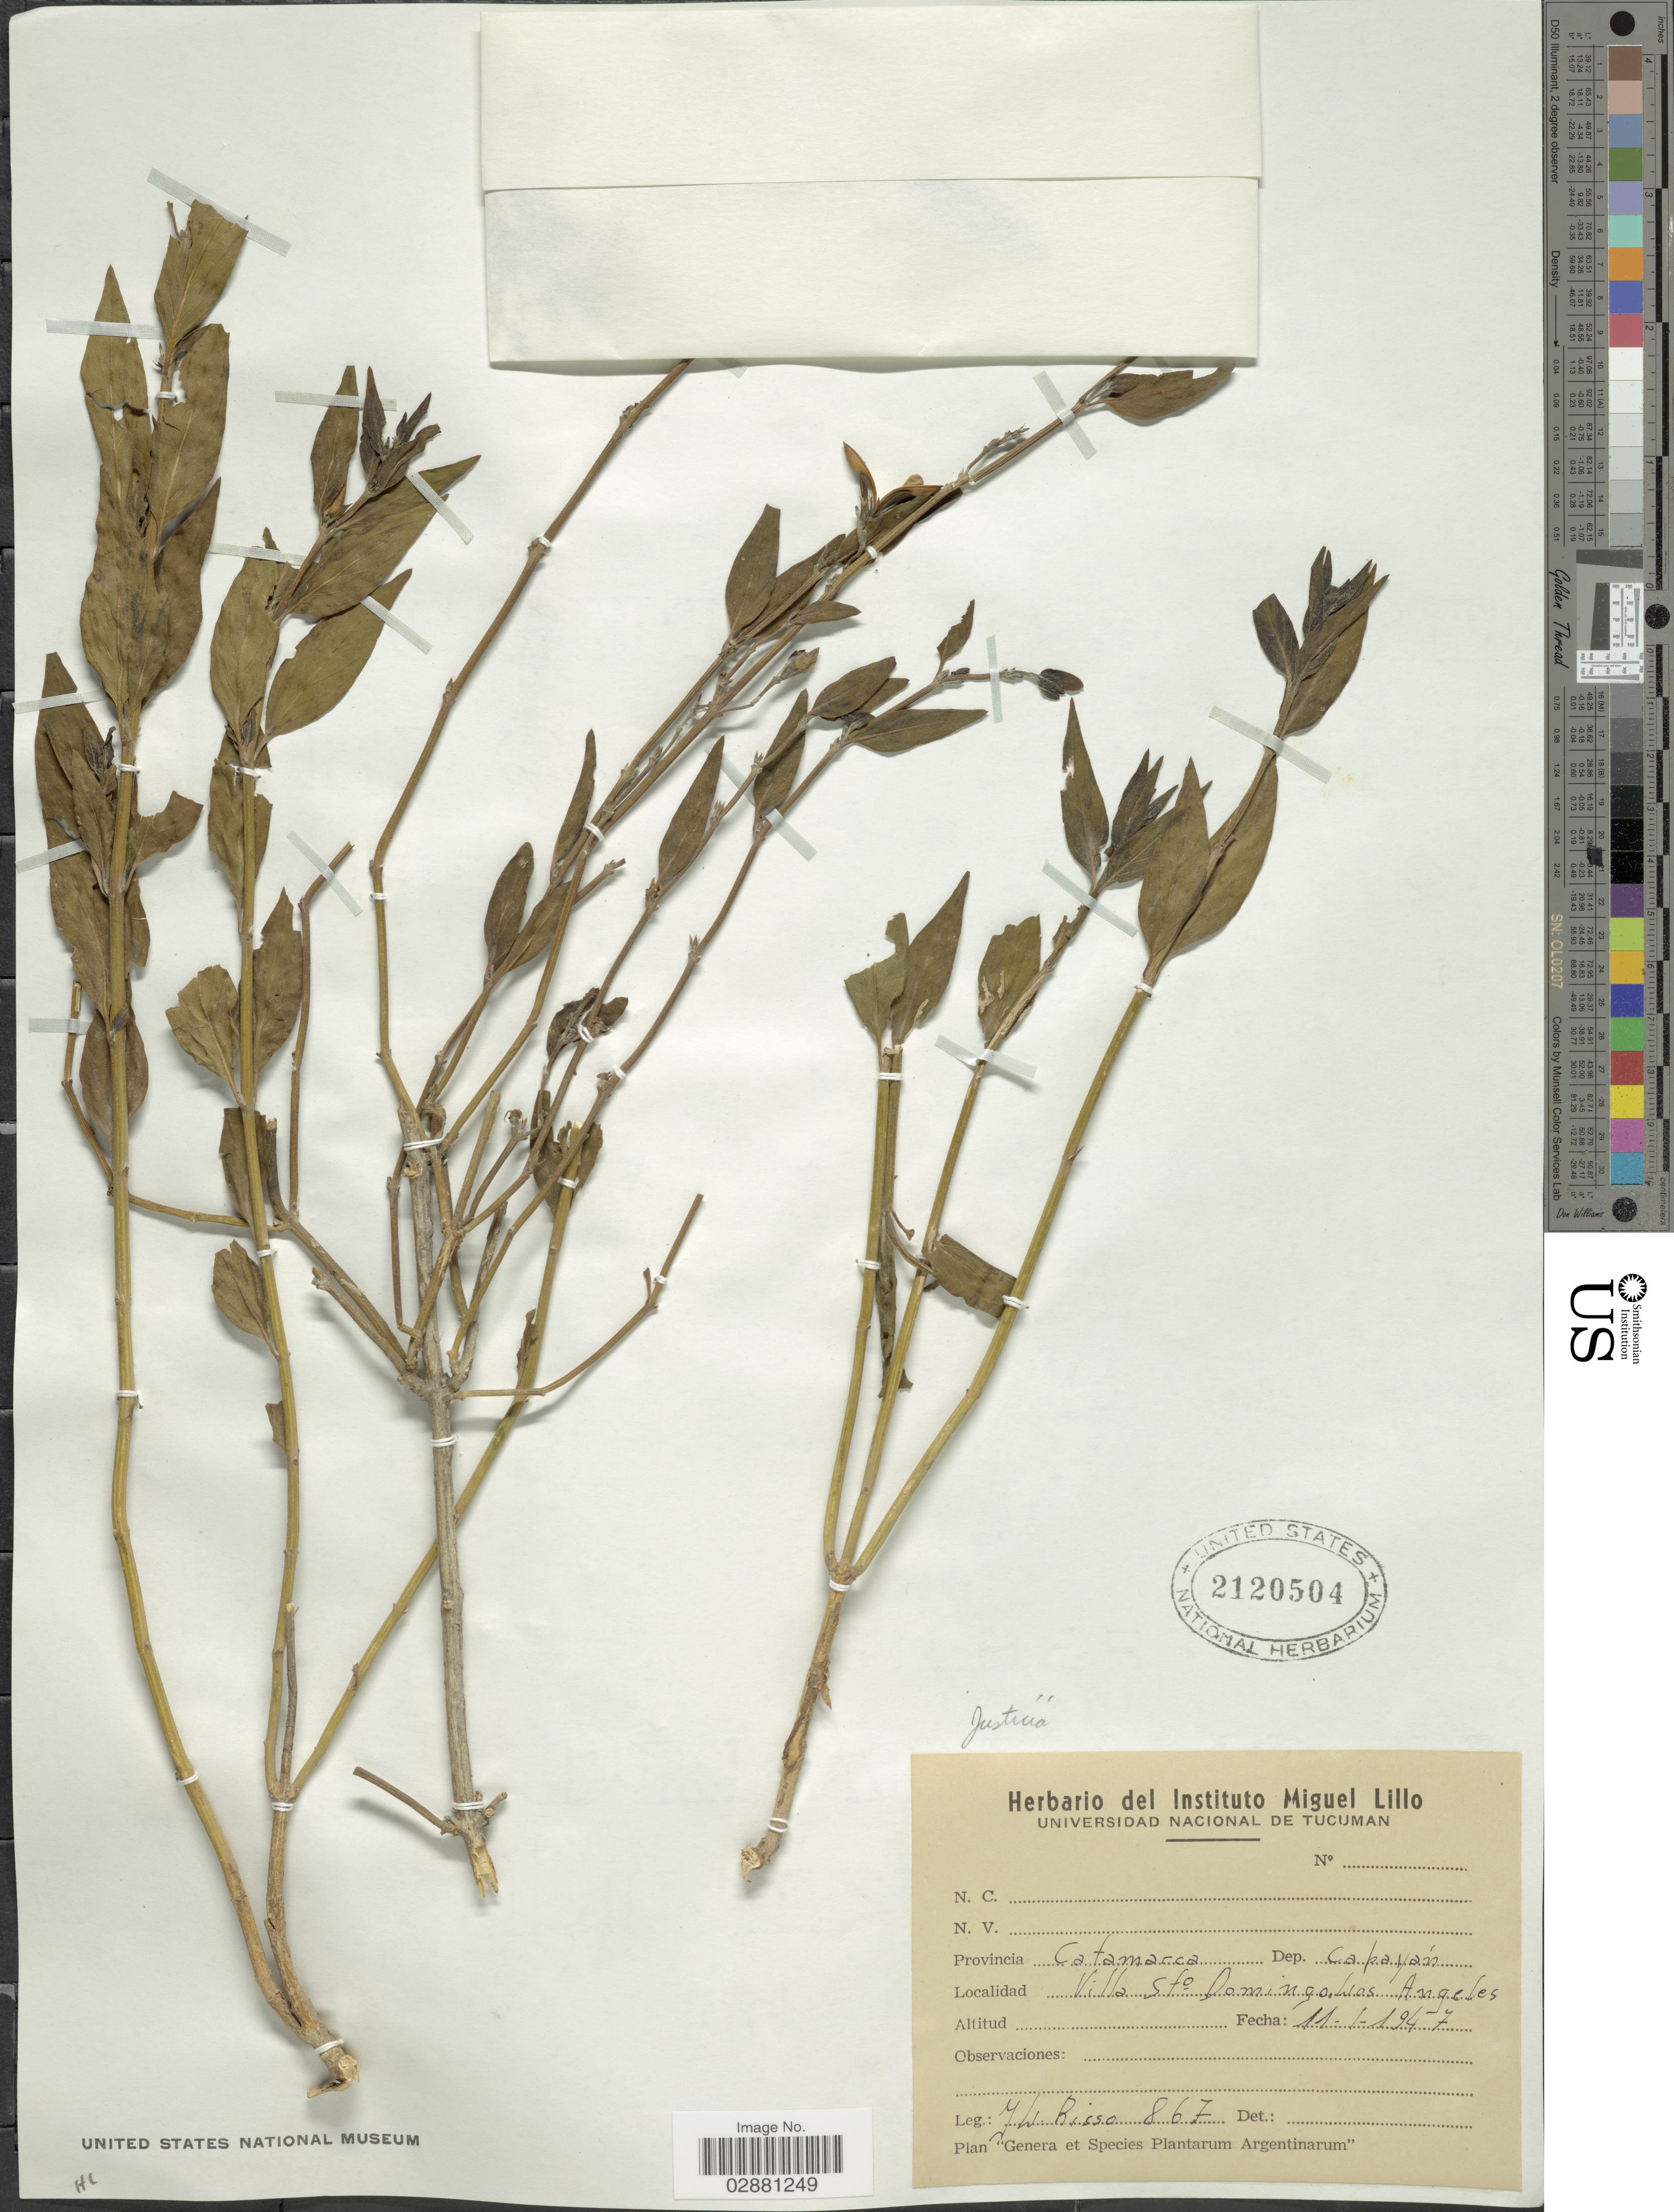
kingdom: Plantae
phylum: Tracheophyta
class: Magnoliopsida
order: Lamiales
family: Acanthaceae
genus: Justicia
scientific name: Justicia tweediana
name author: (Nees) Griseb.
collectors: J. Risso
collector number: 867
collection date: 1947-01-11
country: Argentina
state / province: Catamarca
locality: Provincia Catamarca, Dep. Capayán, Villa Sto. Domingo, Los Angeles.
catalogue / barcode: US 2120504